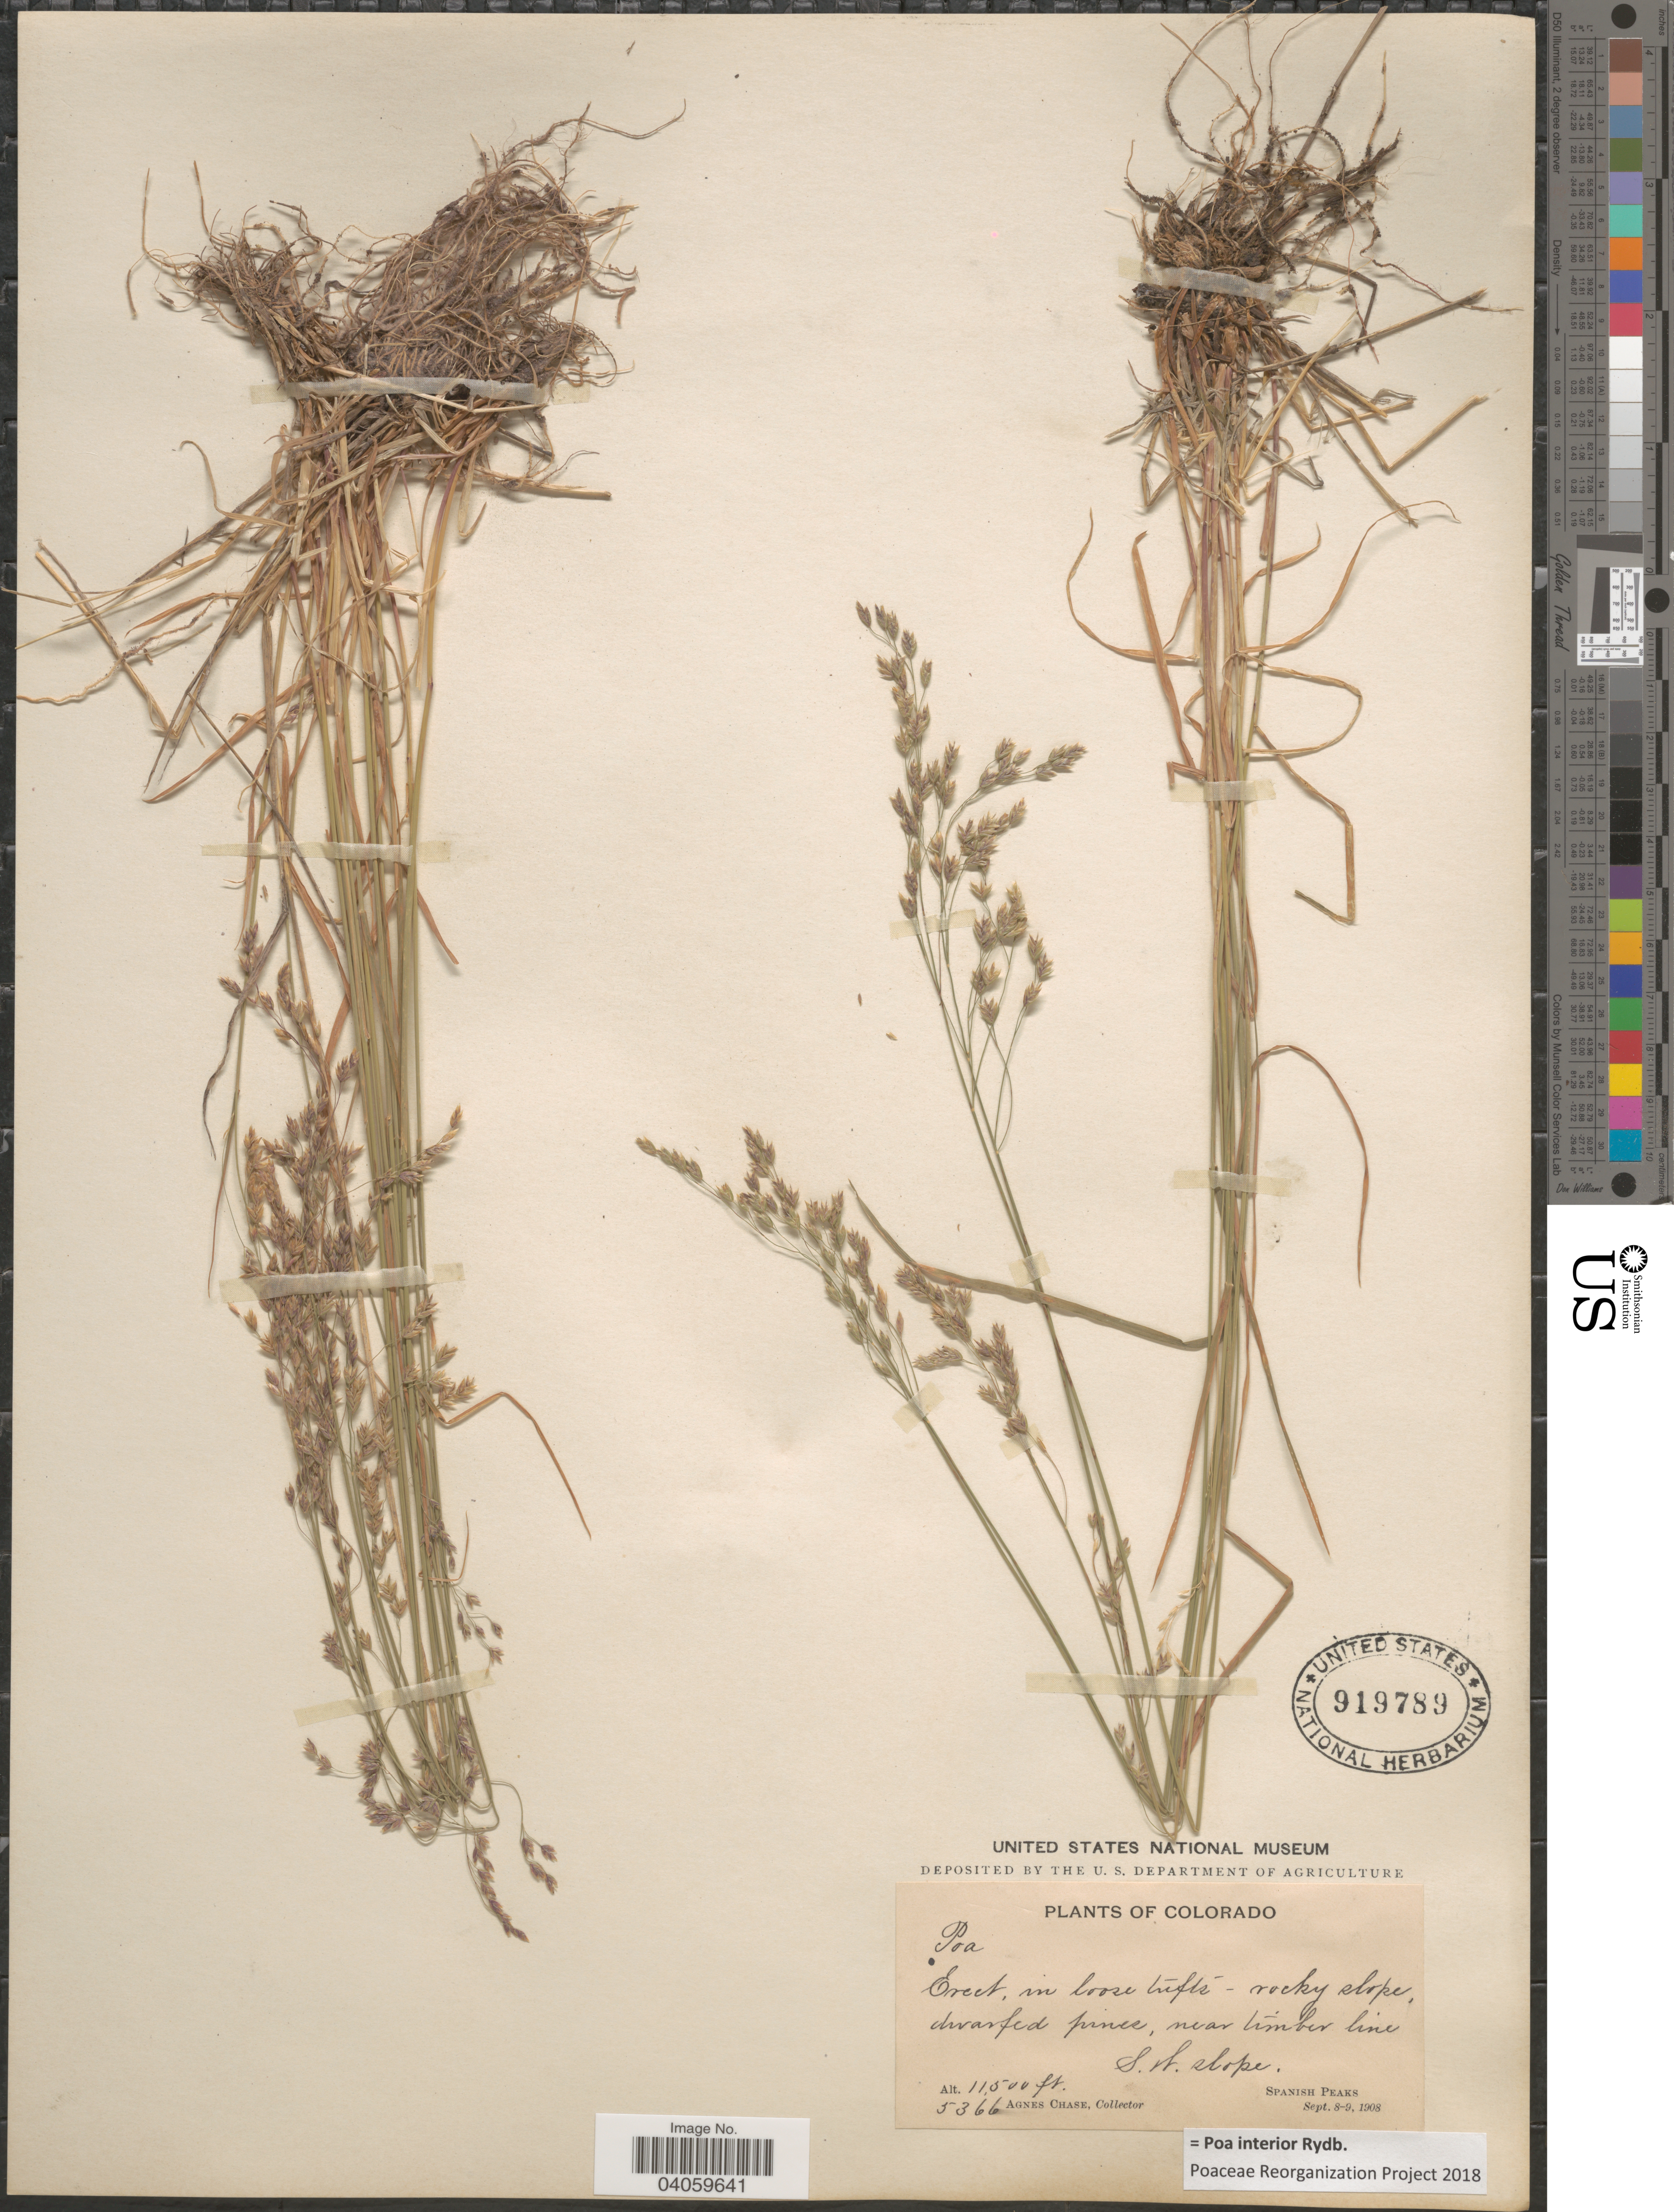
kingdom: Plantae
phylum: Tracheophyta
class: Liliopsida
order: Poales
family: Poaceae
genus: Poa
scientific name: Poa interior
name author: Rydb.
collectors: A. Chase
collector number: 5366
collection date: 1908-09-08/1908-09-09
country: United States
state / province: Colorado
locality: Near timber line. S.W. slope. Spanish Peaks.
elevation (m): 3505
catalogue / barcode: US 919789